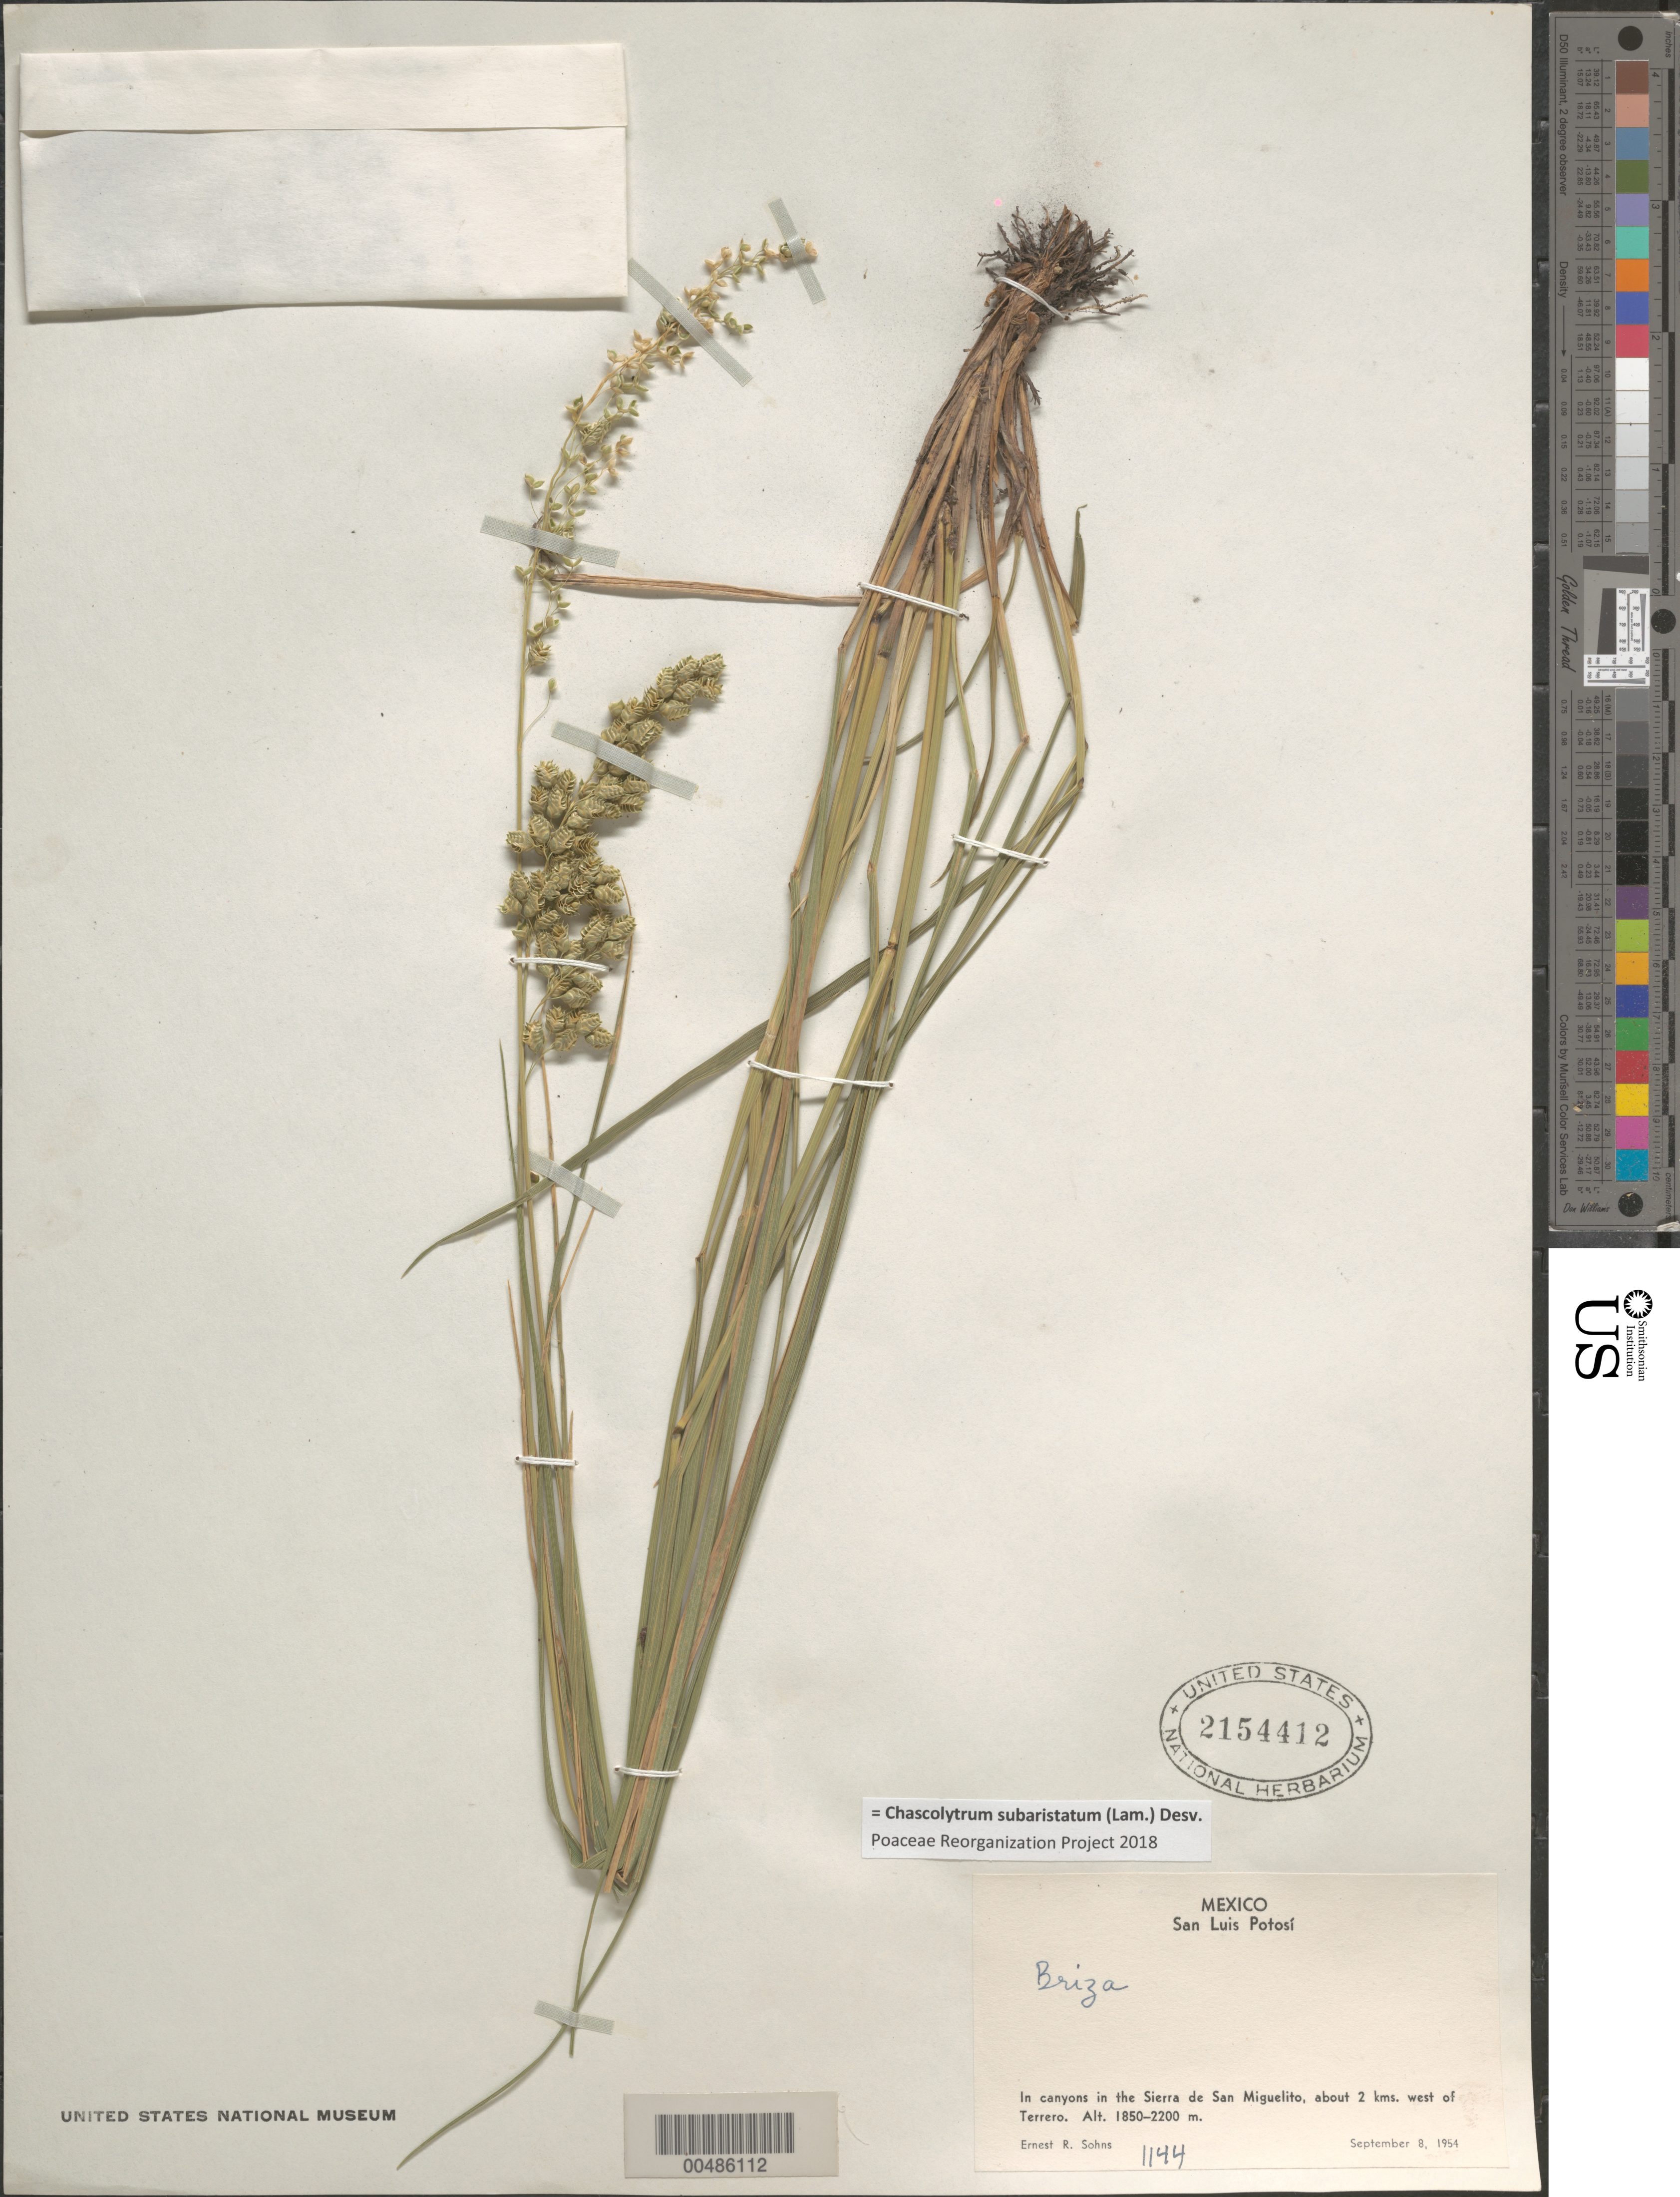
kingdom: Plantae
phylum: Tracheophyta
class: Liliopsida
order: Poales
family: Poaceae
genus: Chascolytrum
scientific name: Chascolytrum subaristatum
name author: (Lam.) Desv.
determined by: Poaceae Reorganization Project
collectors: E. R. Sohns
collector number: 1144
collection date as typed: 8 Sep 1954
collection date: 1954-09-08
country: Mexico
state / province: San Luis Potosi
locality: In the Sierra de San Miguelito, about 2 km W of Terrero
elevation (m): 1850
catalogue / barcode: US 2154412